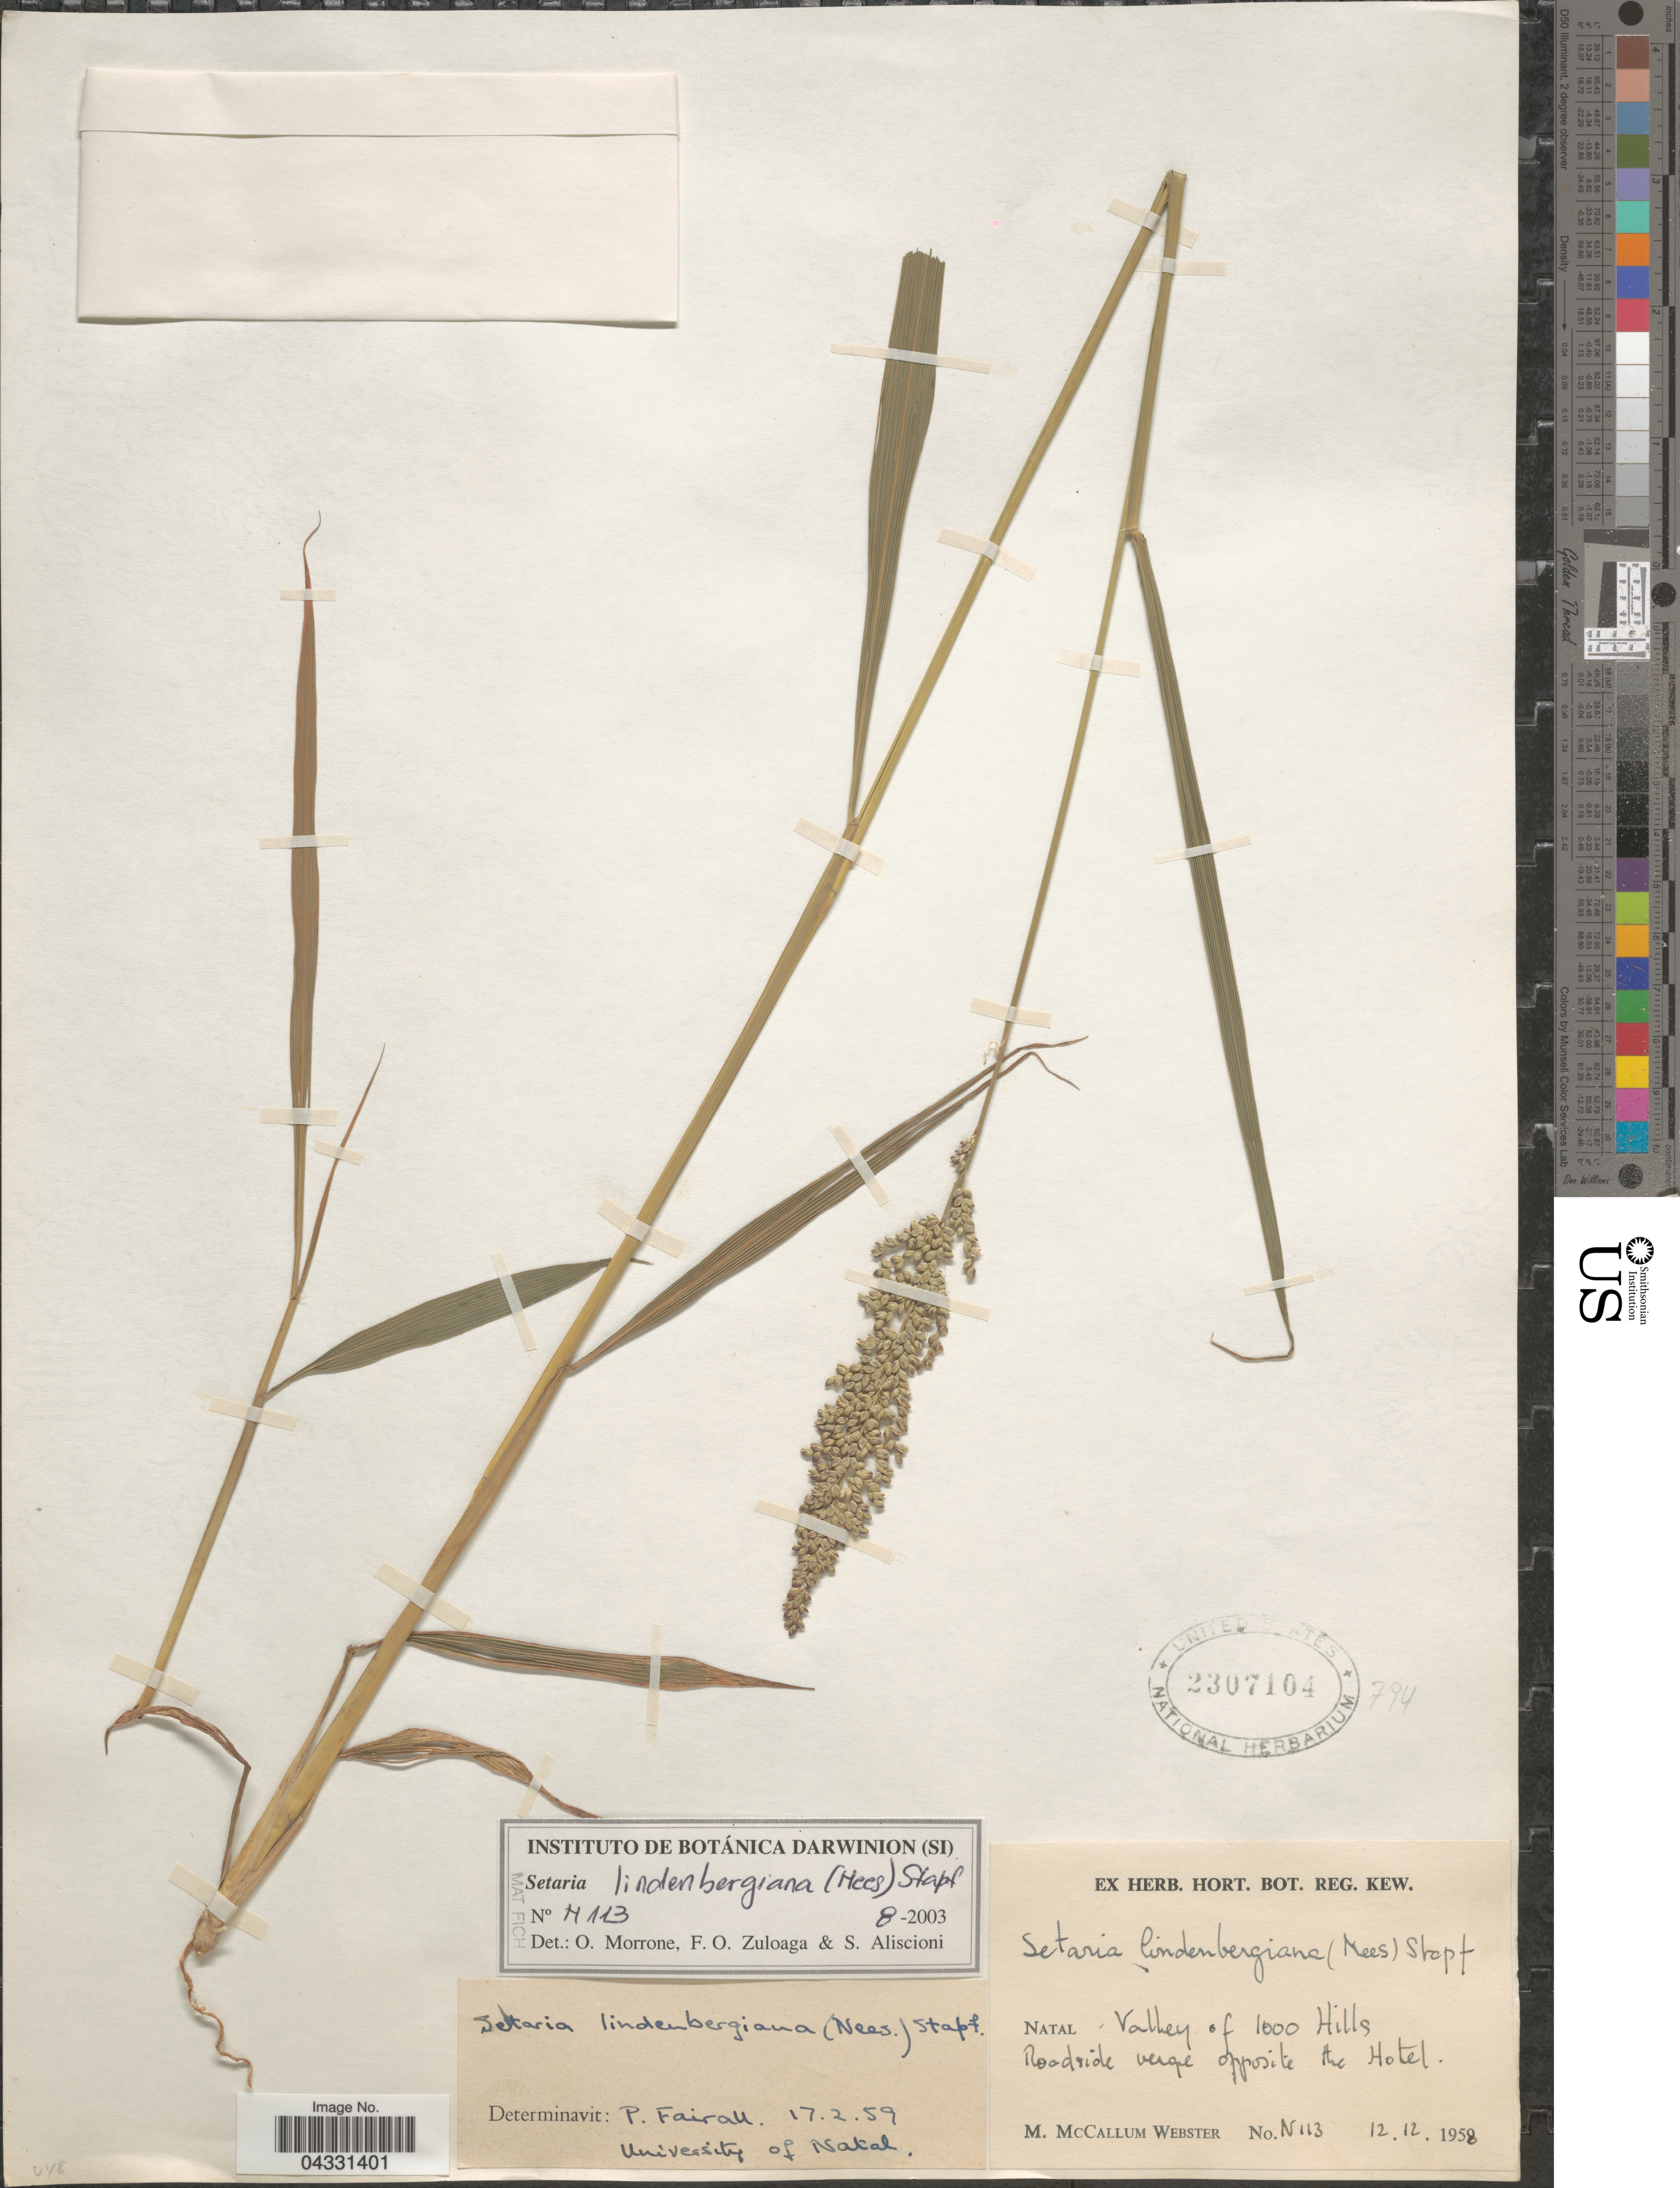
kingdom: Plantae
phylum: Tracheophyta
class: Liliopsida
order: Poales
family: Poaceae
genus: Setaria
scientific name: Setaria lindenbergiana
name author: (Nees) Stapf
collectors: M. Webster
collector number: N113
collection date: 1958-12-12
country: South Africa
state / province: KwaZulu-Natal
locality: Natal. Valley of 1000 Hills. Roadside verge opposite the Hotel.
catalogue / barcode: US 2307104